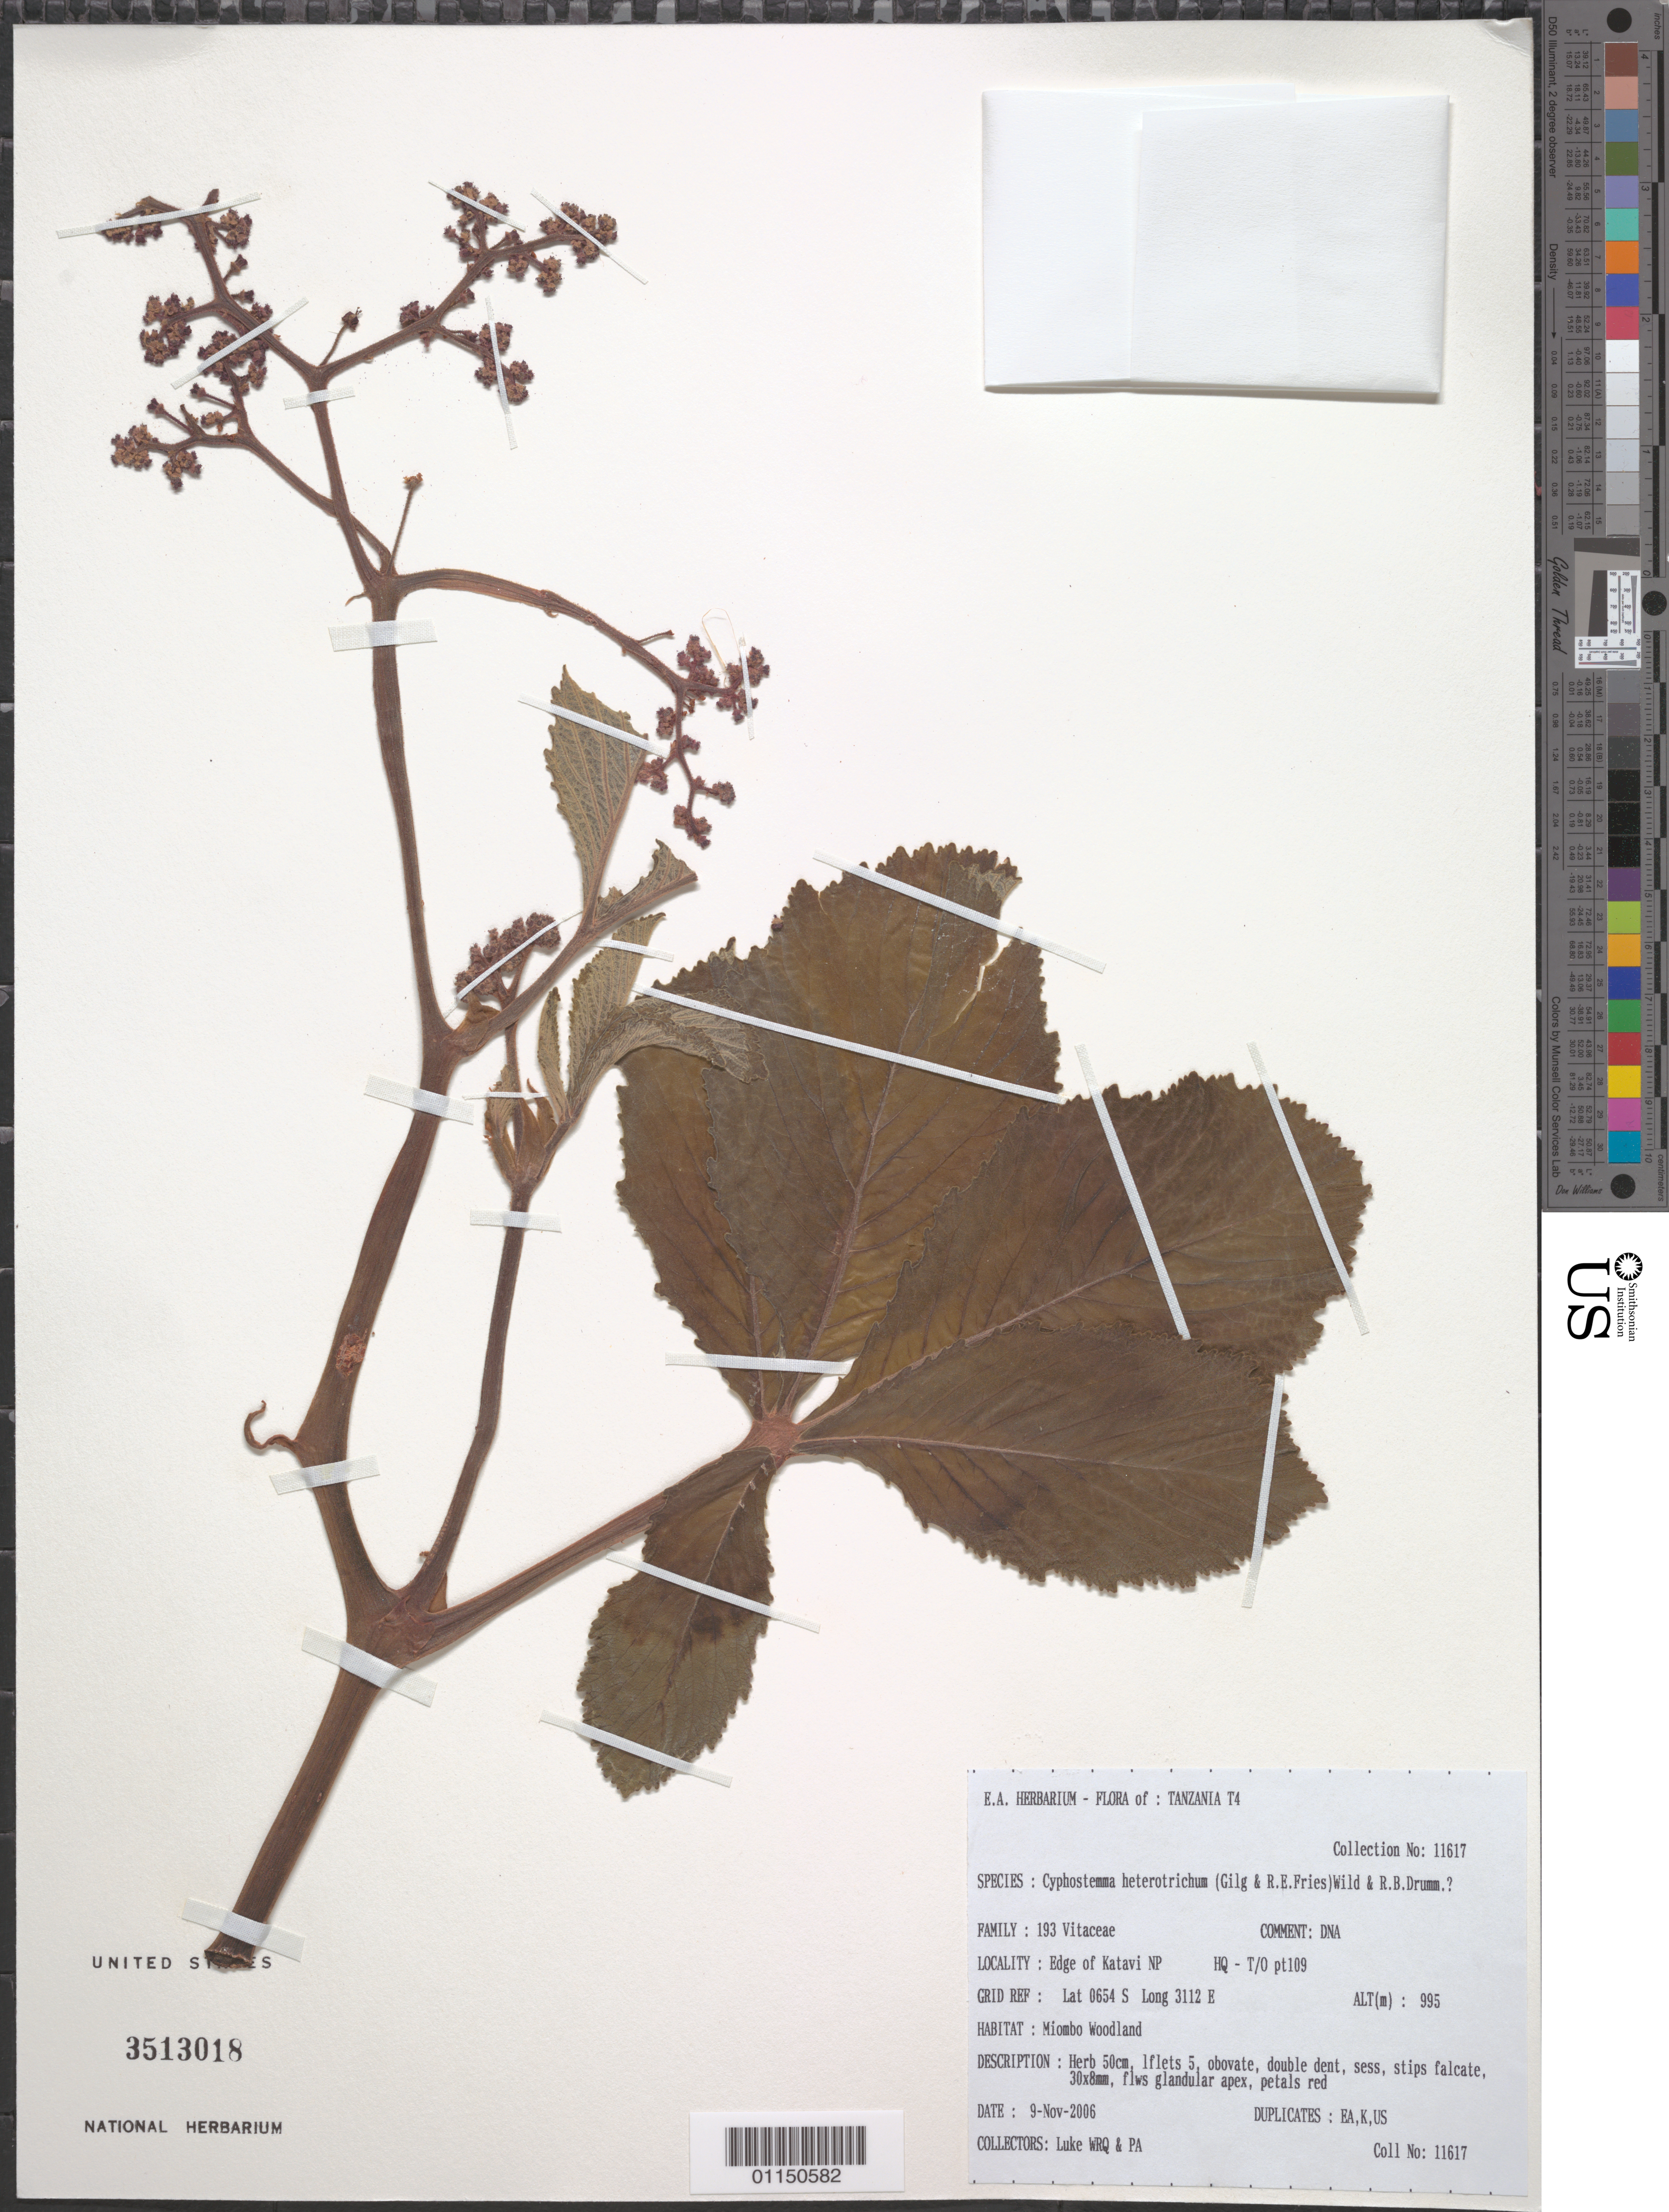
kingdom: Plantae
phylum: Tracheophyta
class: Magnoliopsida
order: Vitales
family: Vitaceae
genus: Cyphostemma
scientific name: Cyphostemma heterotrichum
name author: (Gilg & R.E. Fr.) Desc. et al.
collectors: Q. Luke & P. Luke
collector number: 11617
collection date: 2006-11-09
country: Tanzania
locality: Edge of Katavi NP. HQ - T/O Pt109.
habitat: Miombo Woodland. Herb.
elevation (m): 995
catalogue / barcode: US 3513018